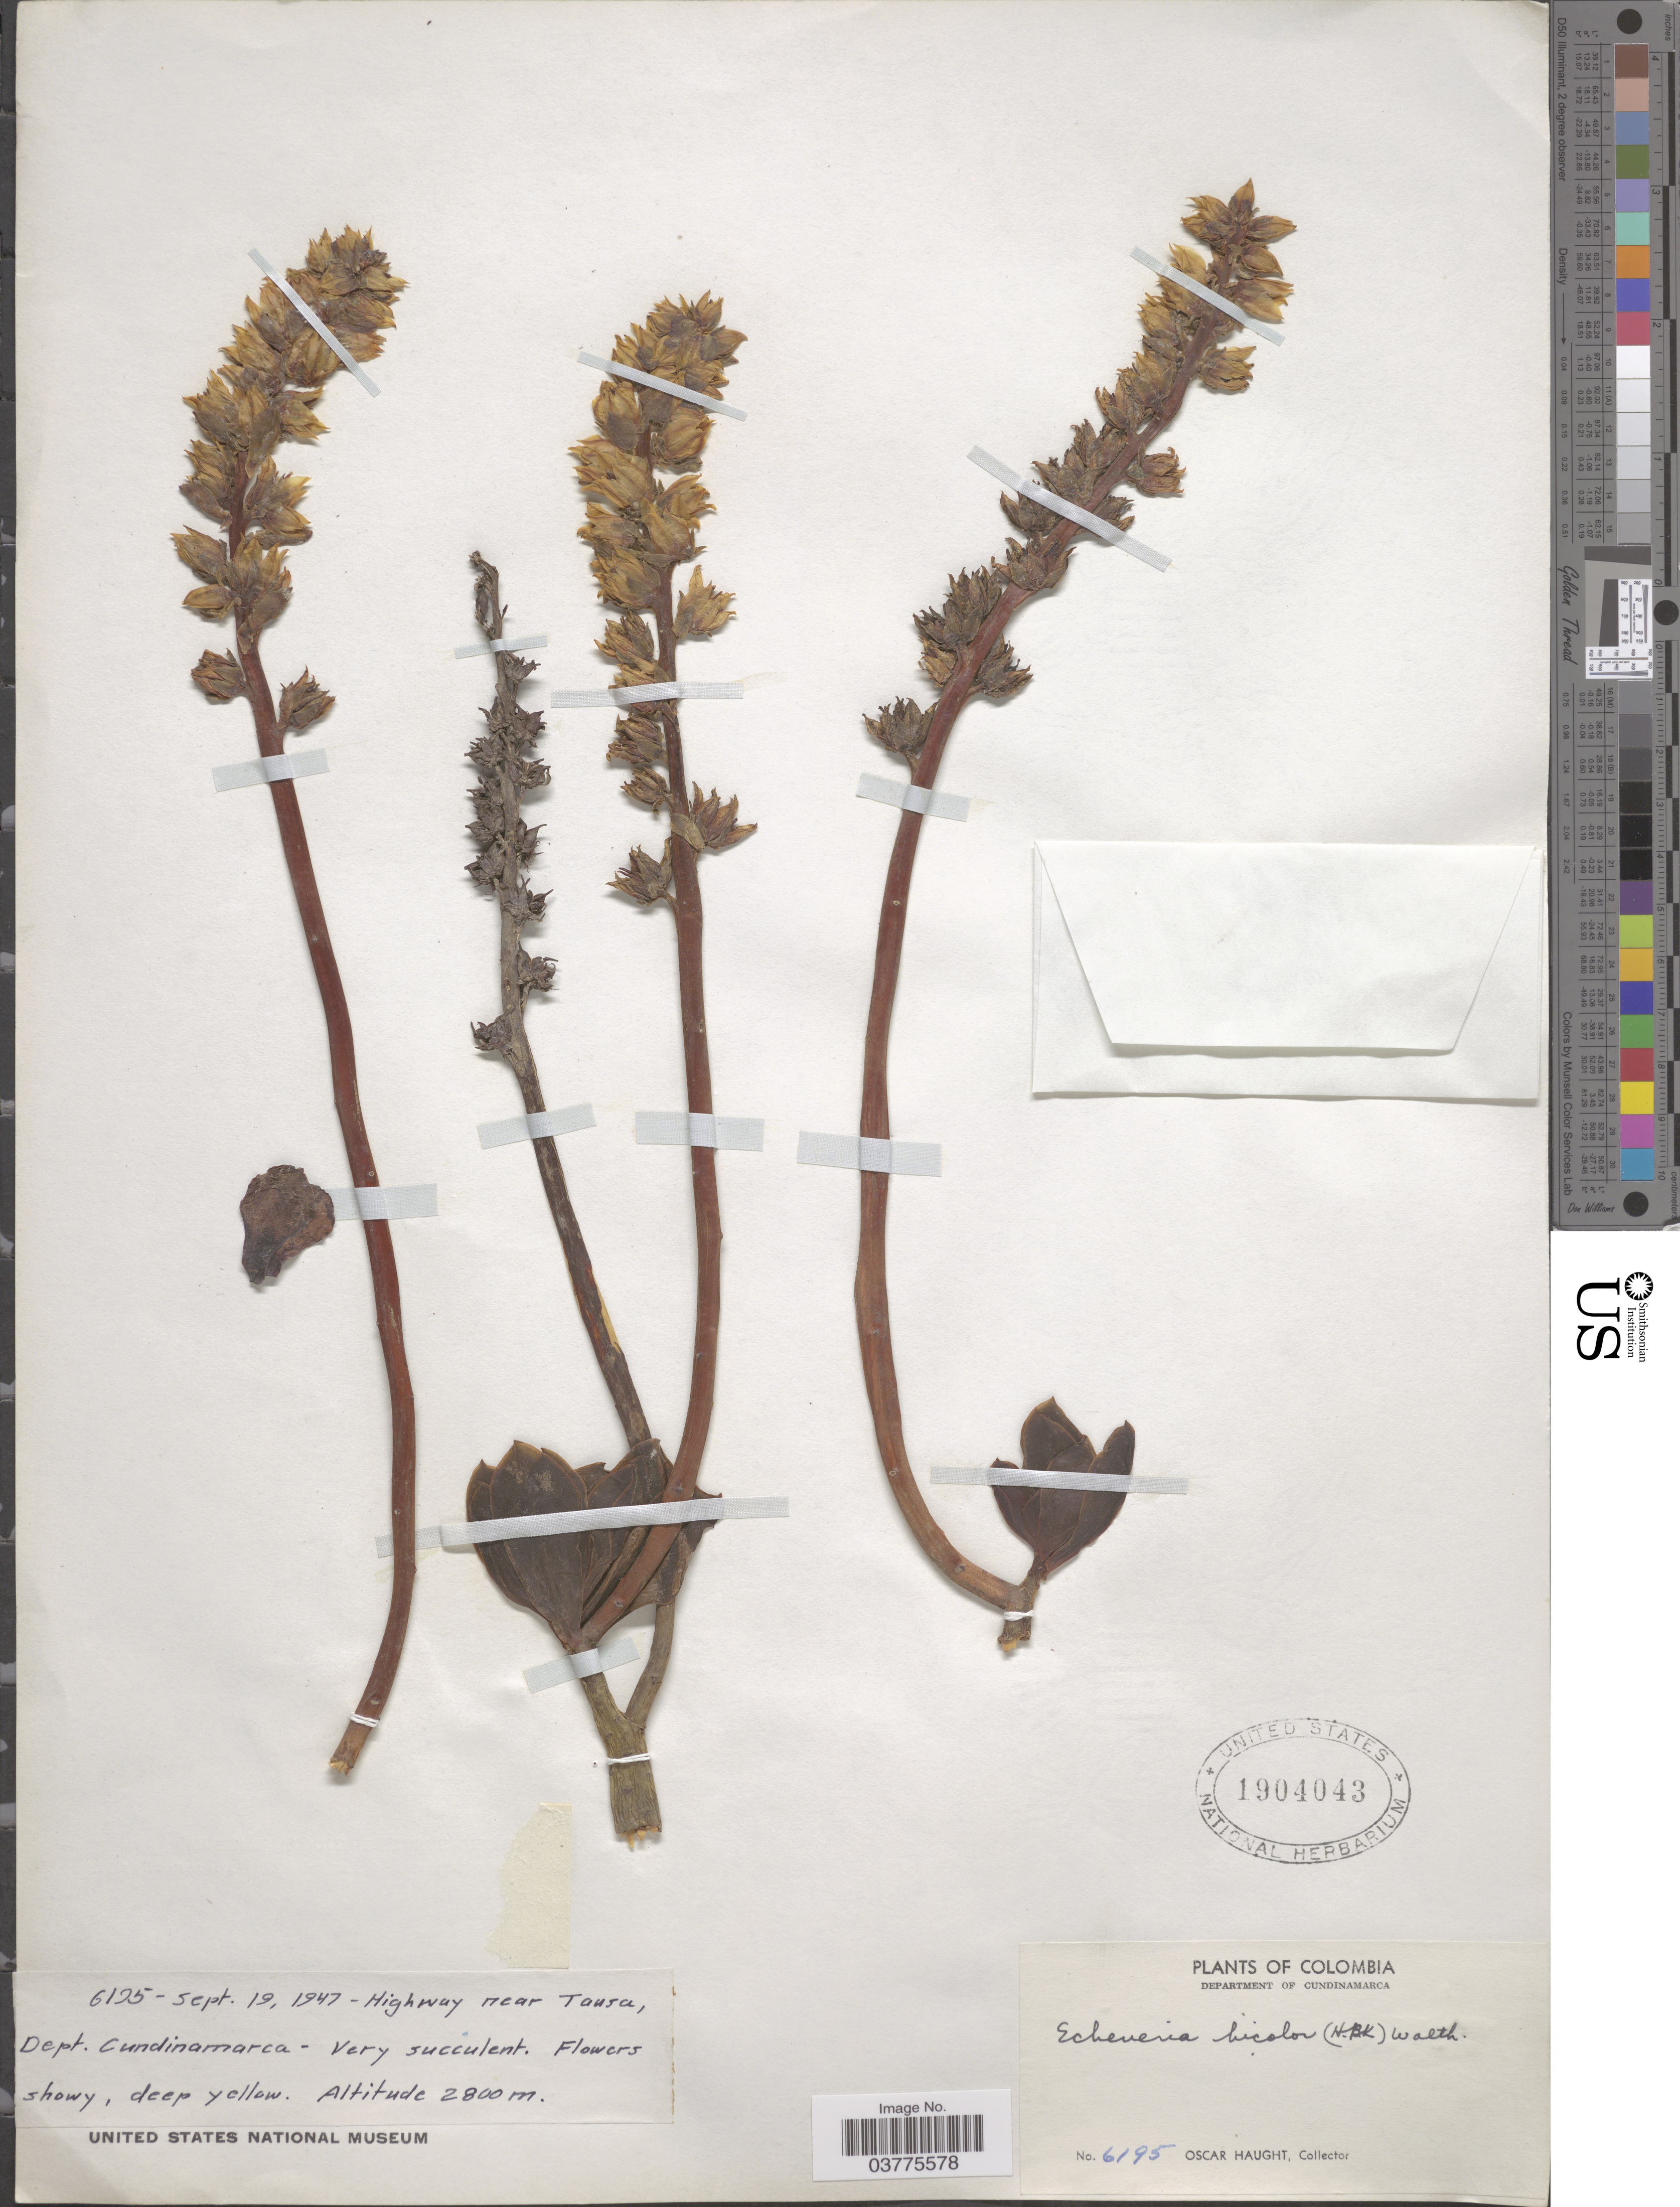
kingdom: Plantae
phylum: Tracheophyta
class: Magnoliopsida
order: Saxifragales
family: Crassulaceae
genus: Echeveria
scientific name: Echeveria bicolor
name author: (Kunth) E. Walther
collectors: O. L. Haught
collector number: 6195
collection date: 1947-09-19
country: Colombia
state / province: Cundinamarca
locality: Highway near Tausa, Department of Cundinamarca.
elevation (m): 2800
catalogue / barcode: US 1904043